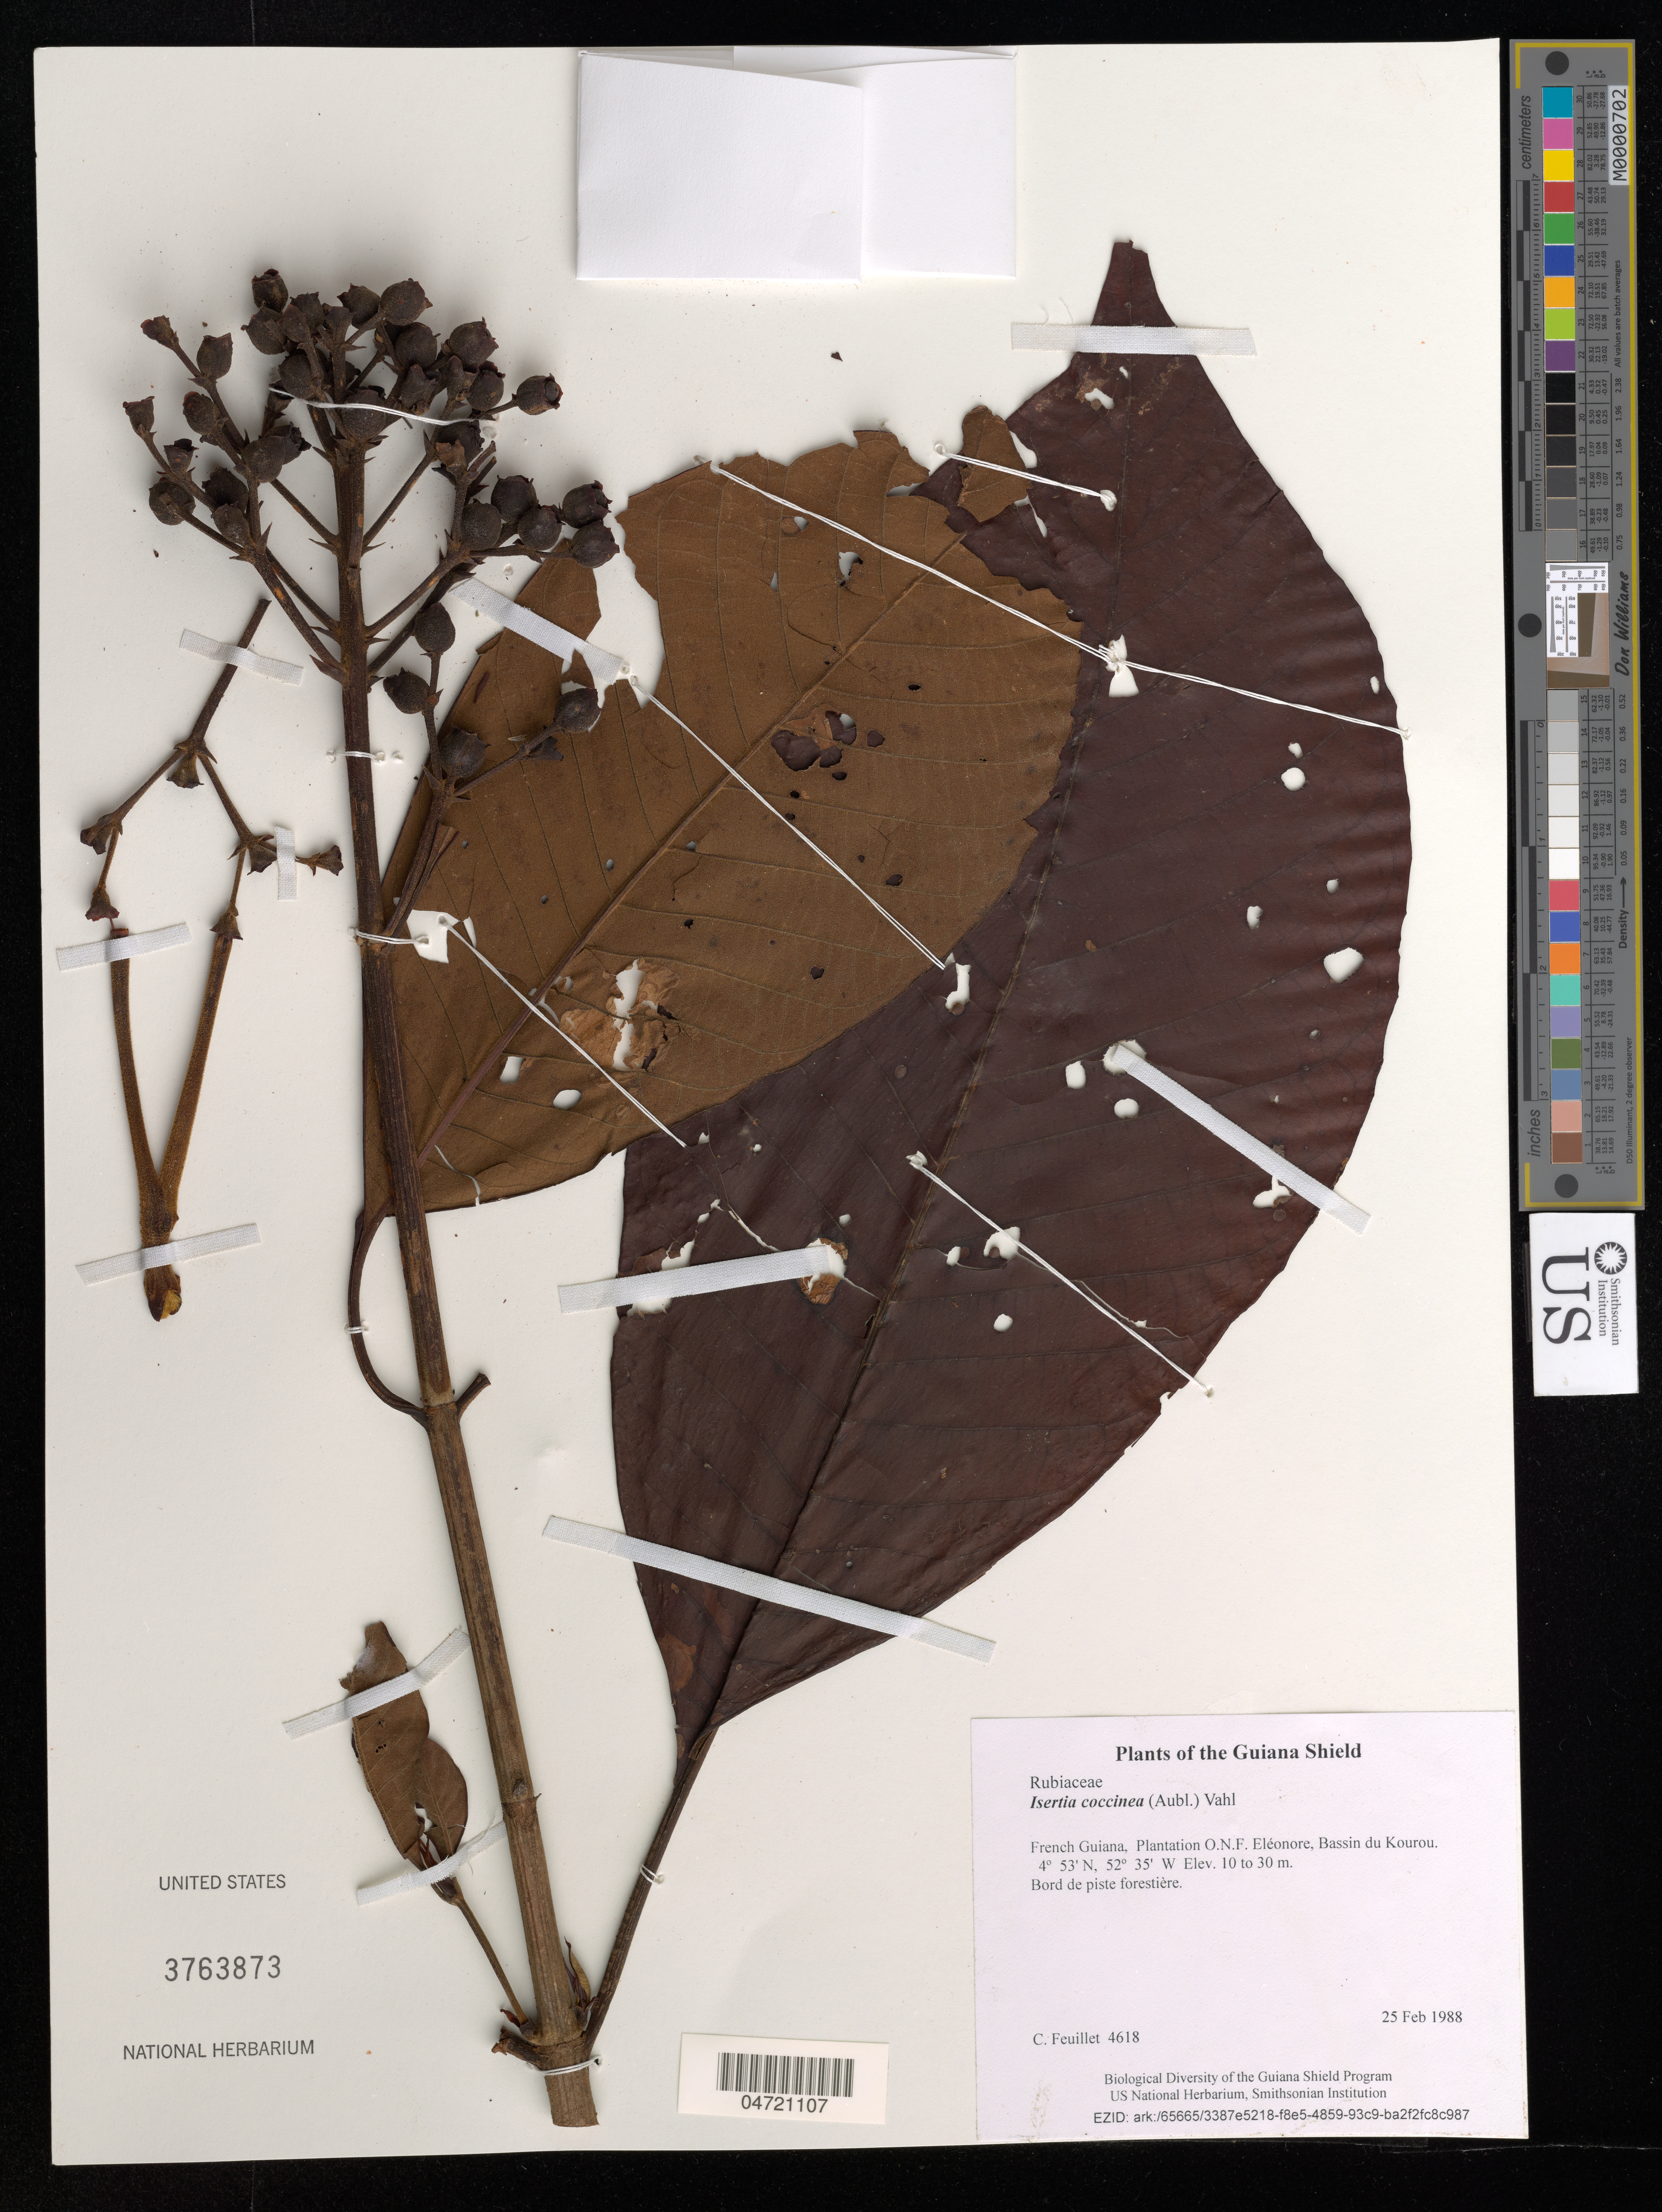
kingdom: Plantae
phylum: Tracheophyta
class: Magnoliopsida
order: Gentianales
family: Rubiaceae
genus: Isertia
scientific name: Isertia coccinea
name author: (Aubl.) Vahl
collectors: C. Feuillet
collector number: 4618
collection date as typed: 25 Feb 1988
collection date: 1988-02-25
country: French Guiana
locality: Plantation O.N.F. Eléonore, Bassin du Kourou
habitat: Bord de piste forestière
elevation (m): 10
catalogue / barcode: US 3763873